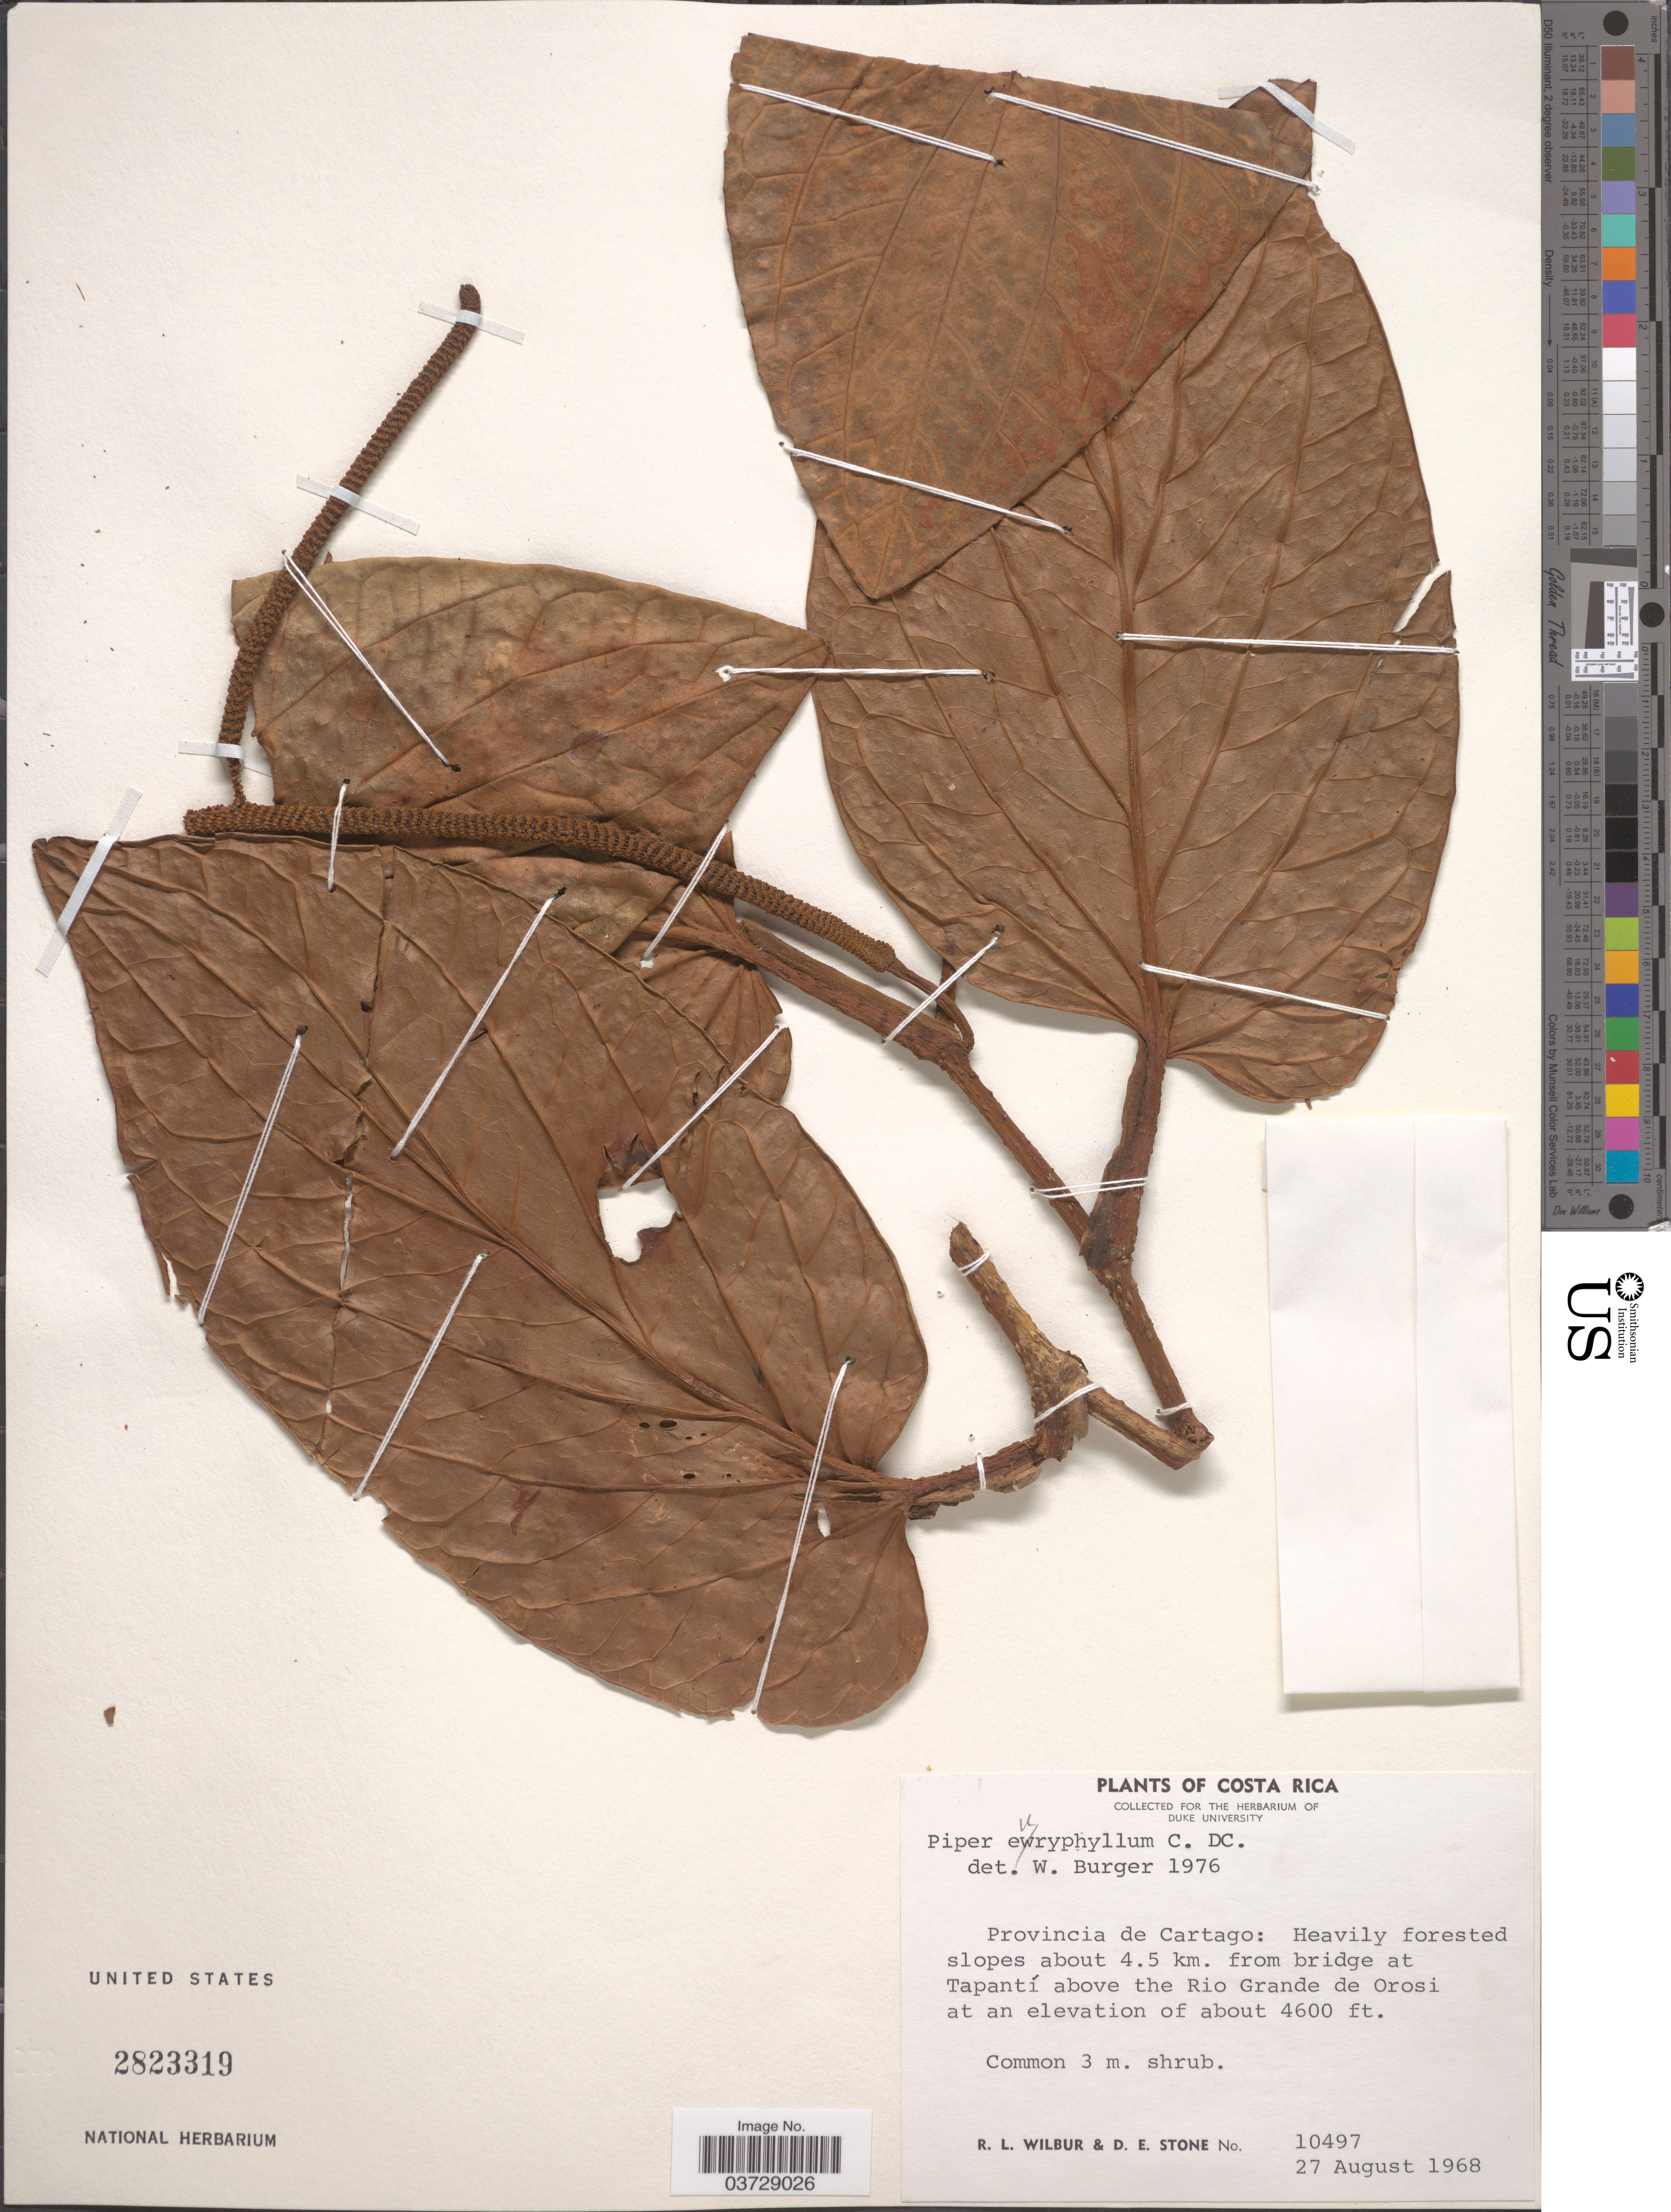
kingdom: Plantae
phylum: Tracheophyta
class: Magnoliopsida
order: Piperales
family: Piperaceae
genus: Piper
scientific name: Piper euryphyllum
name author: C. DC.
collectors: R. L. Wilbur & D. E. Stone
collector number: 10497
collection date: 1968-08-27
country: Costa Rica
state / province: Cartago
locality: About 4.5 km. from bridge at Tapantí above the Rio Grande de Orosi.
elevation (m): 1402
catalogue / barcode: US 2823319